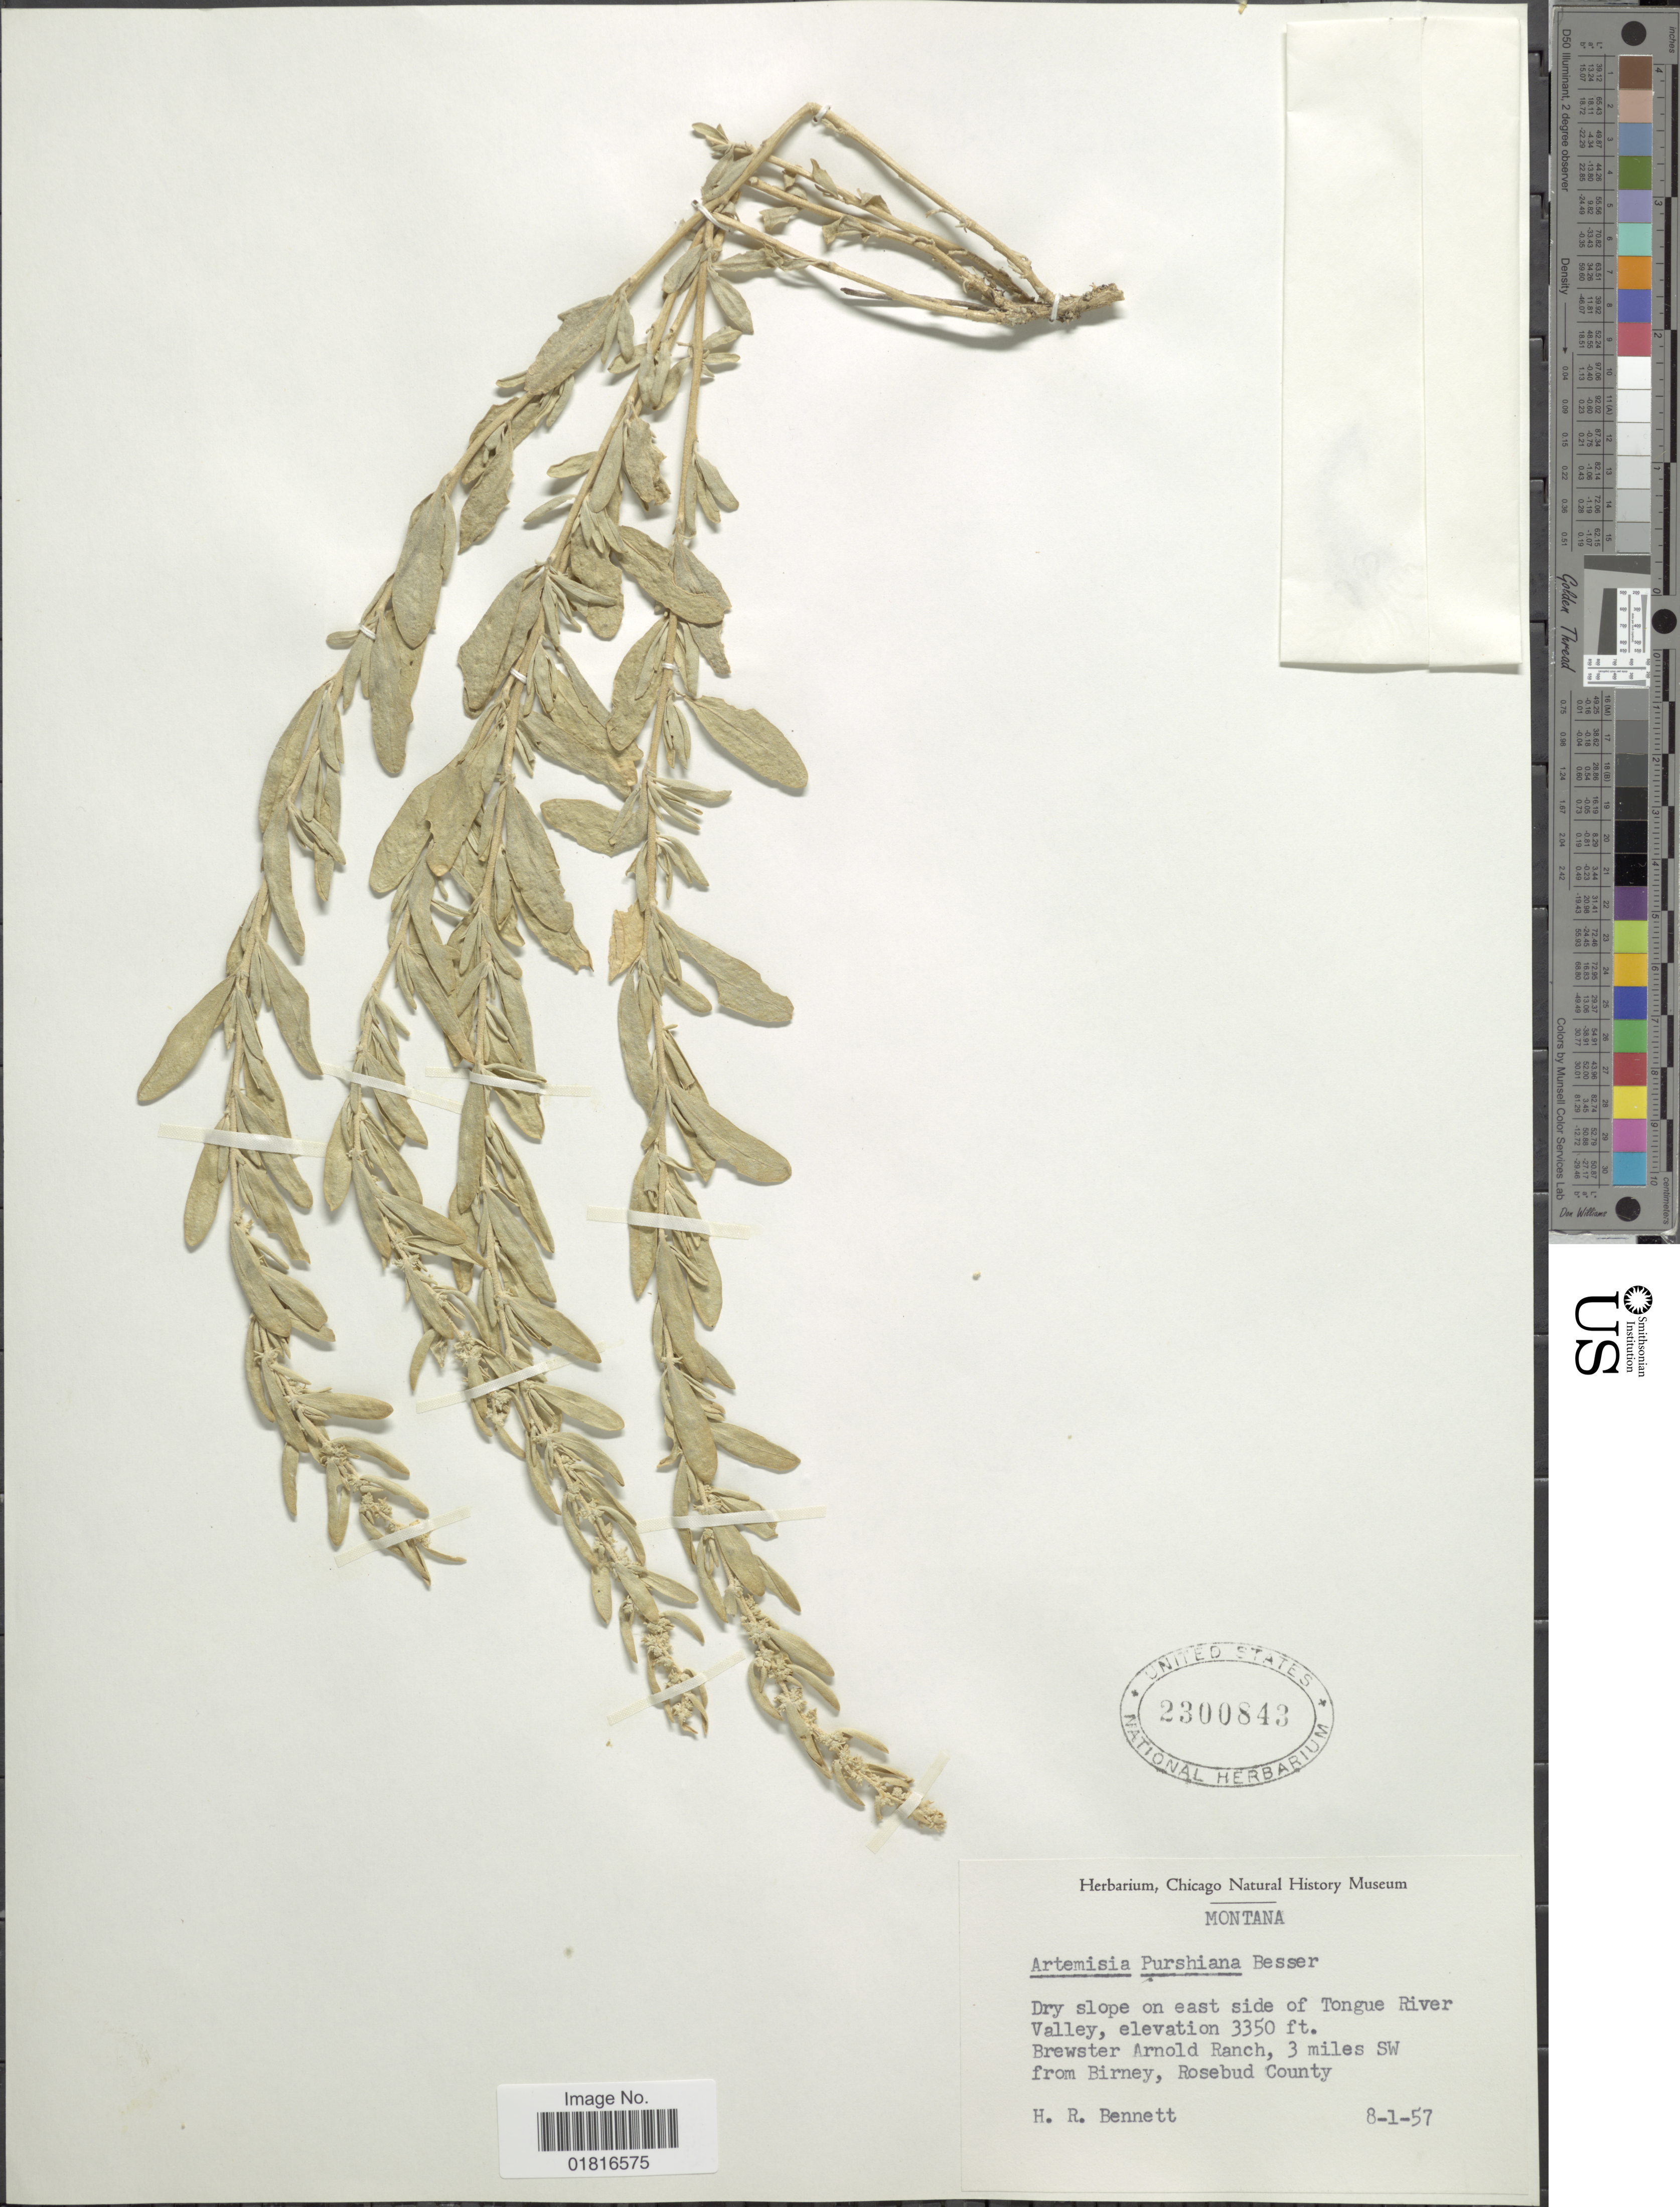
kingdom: Plantae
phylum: Tracheophyta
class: Magnoliopsida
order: Asterales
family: Asteraceae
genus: Artemisia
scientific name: Artemisia purshiana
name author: Besser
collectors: H. R. Bennett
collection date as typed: Transcribed d/m/y: 1/8/57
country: United States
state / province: Montana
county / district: Rosebud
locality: Dry slopes on east side of Tongue River valley, Brewster Arnold Ranch, 3 miles SW from Birney.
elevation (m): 1021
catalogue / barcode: US 2300843